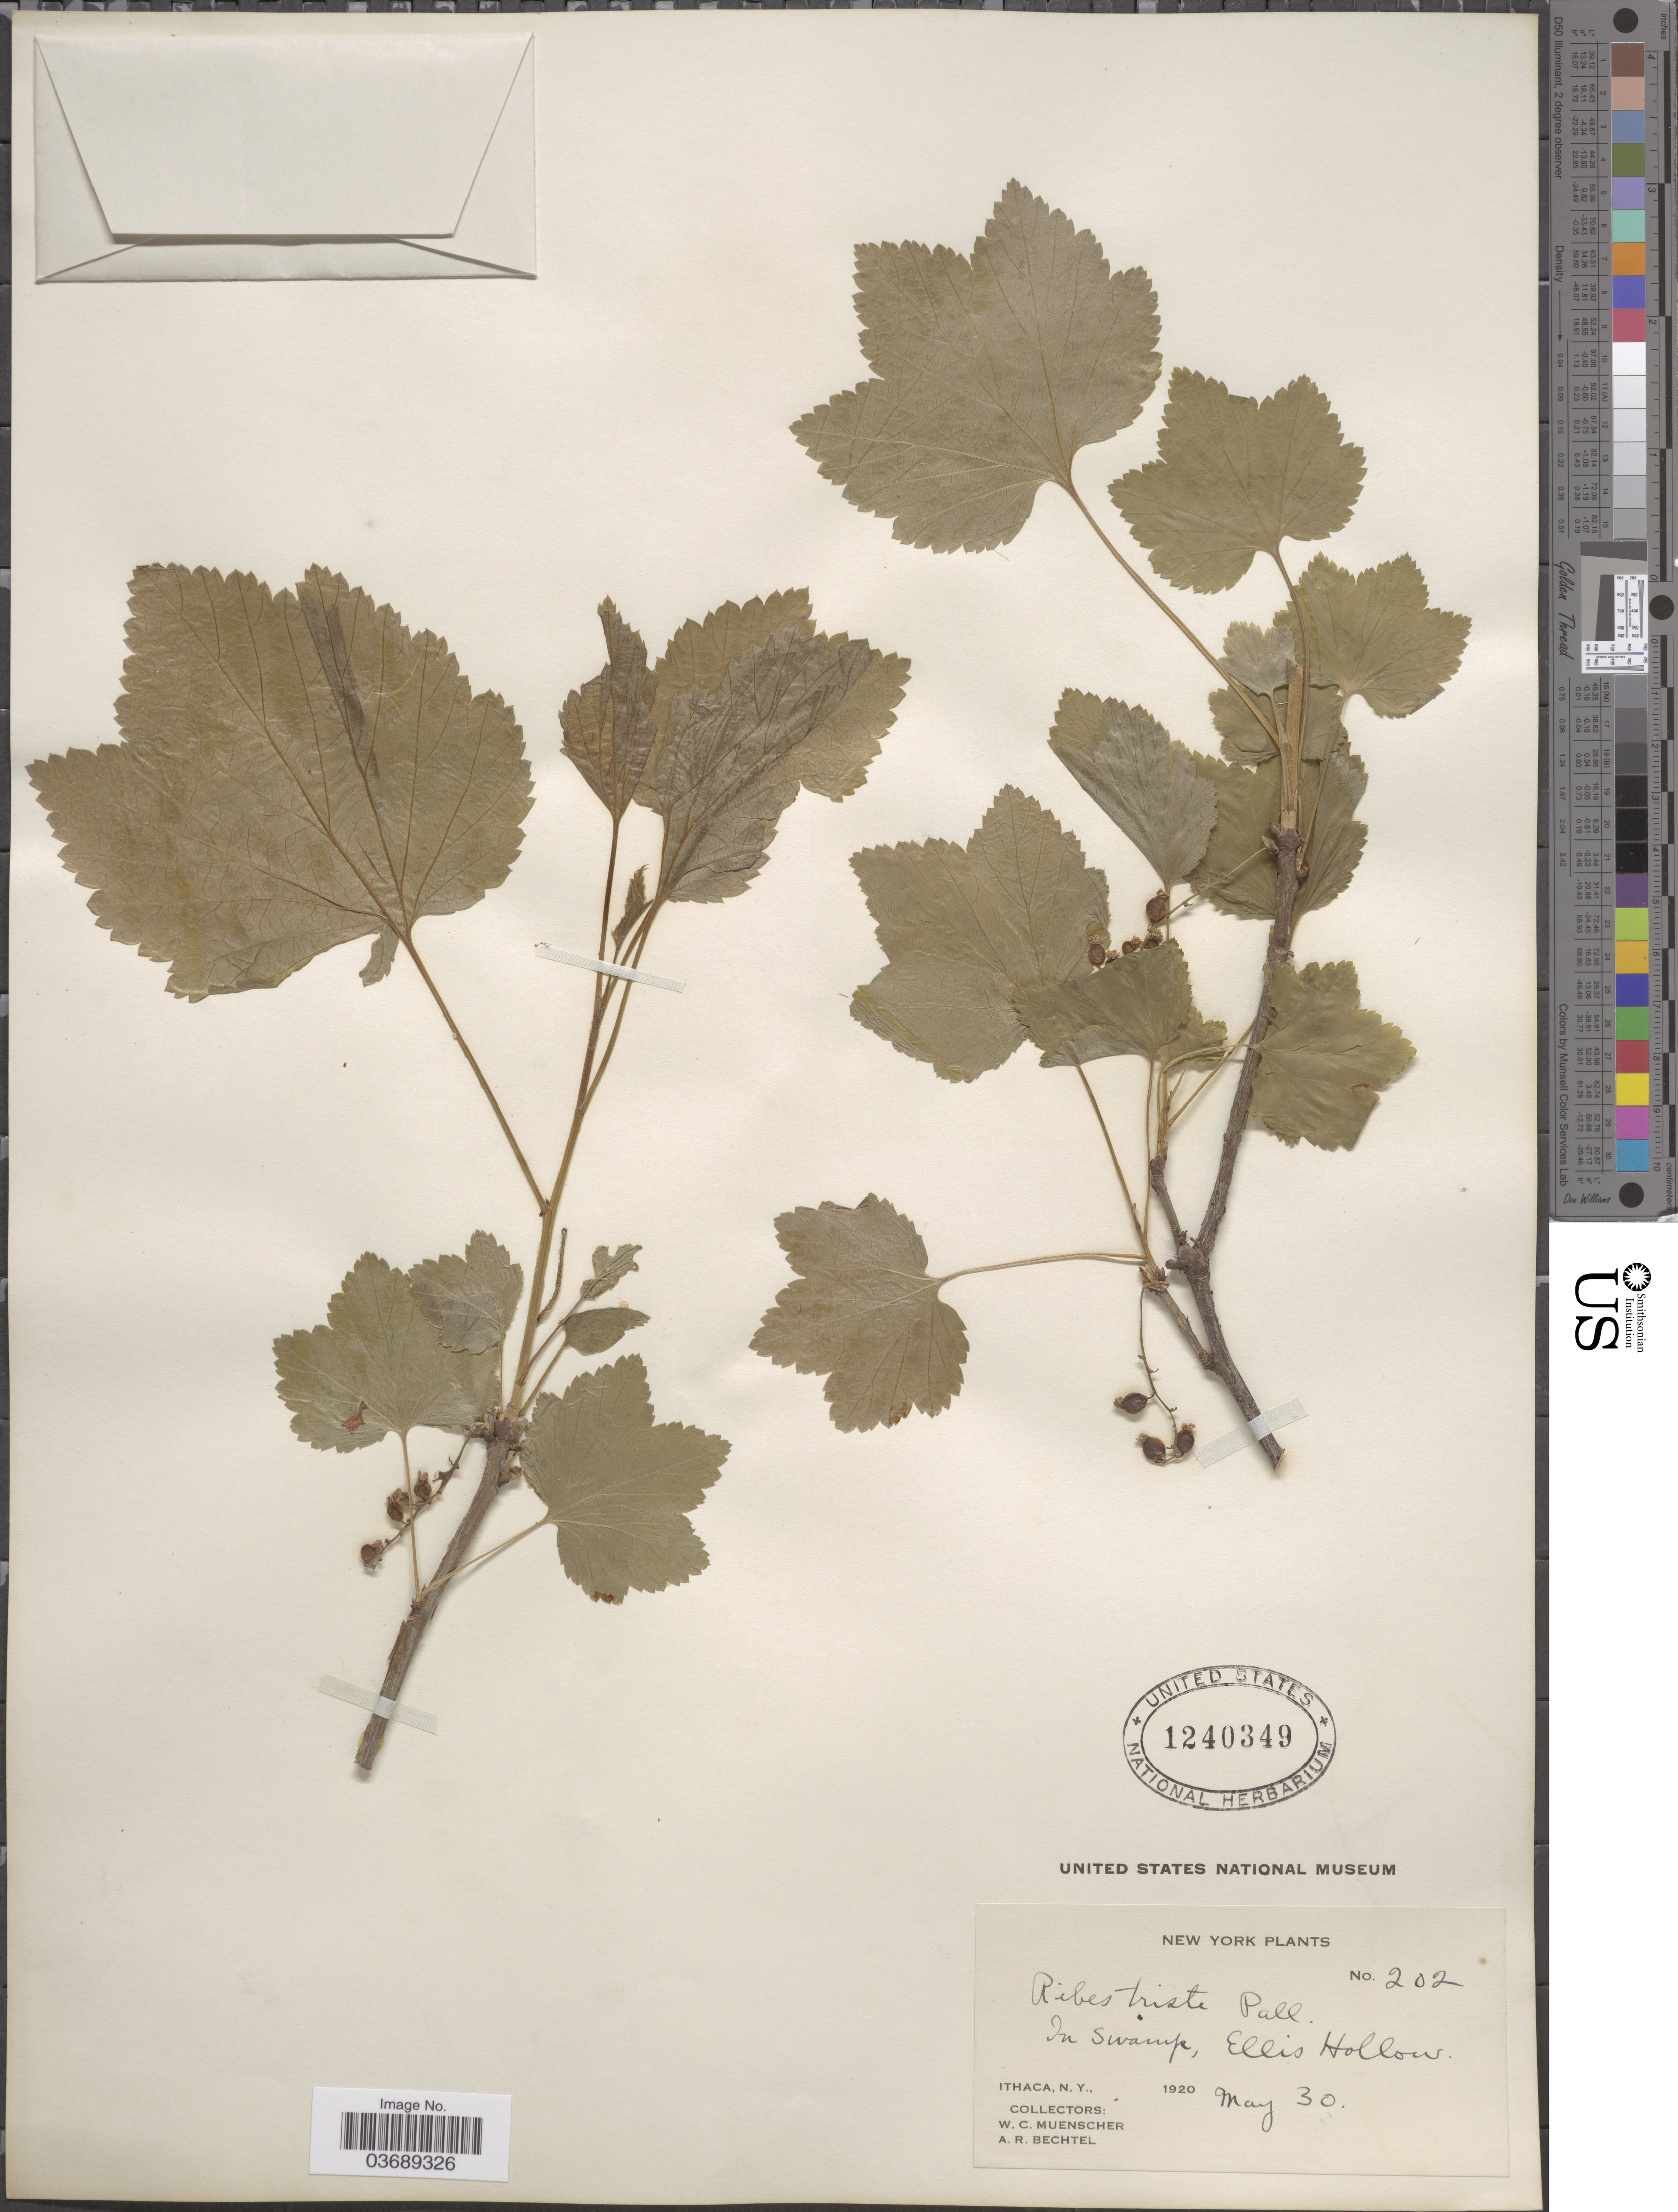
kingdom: Plantae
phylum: Tracheophyta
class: Magnoliopsida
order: Saxifragales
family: Grossulariaceae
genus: Ribes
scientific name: Ribes triste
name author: Pall.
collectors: W. Muenscher & A. Bechtel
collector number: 202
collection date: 1920-05-30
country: United States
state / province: New York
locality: In swamp, Ellis Hollow. Ithaca.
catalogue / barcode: US 1240349